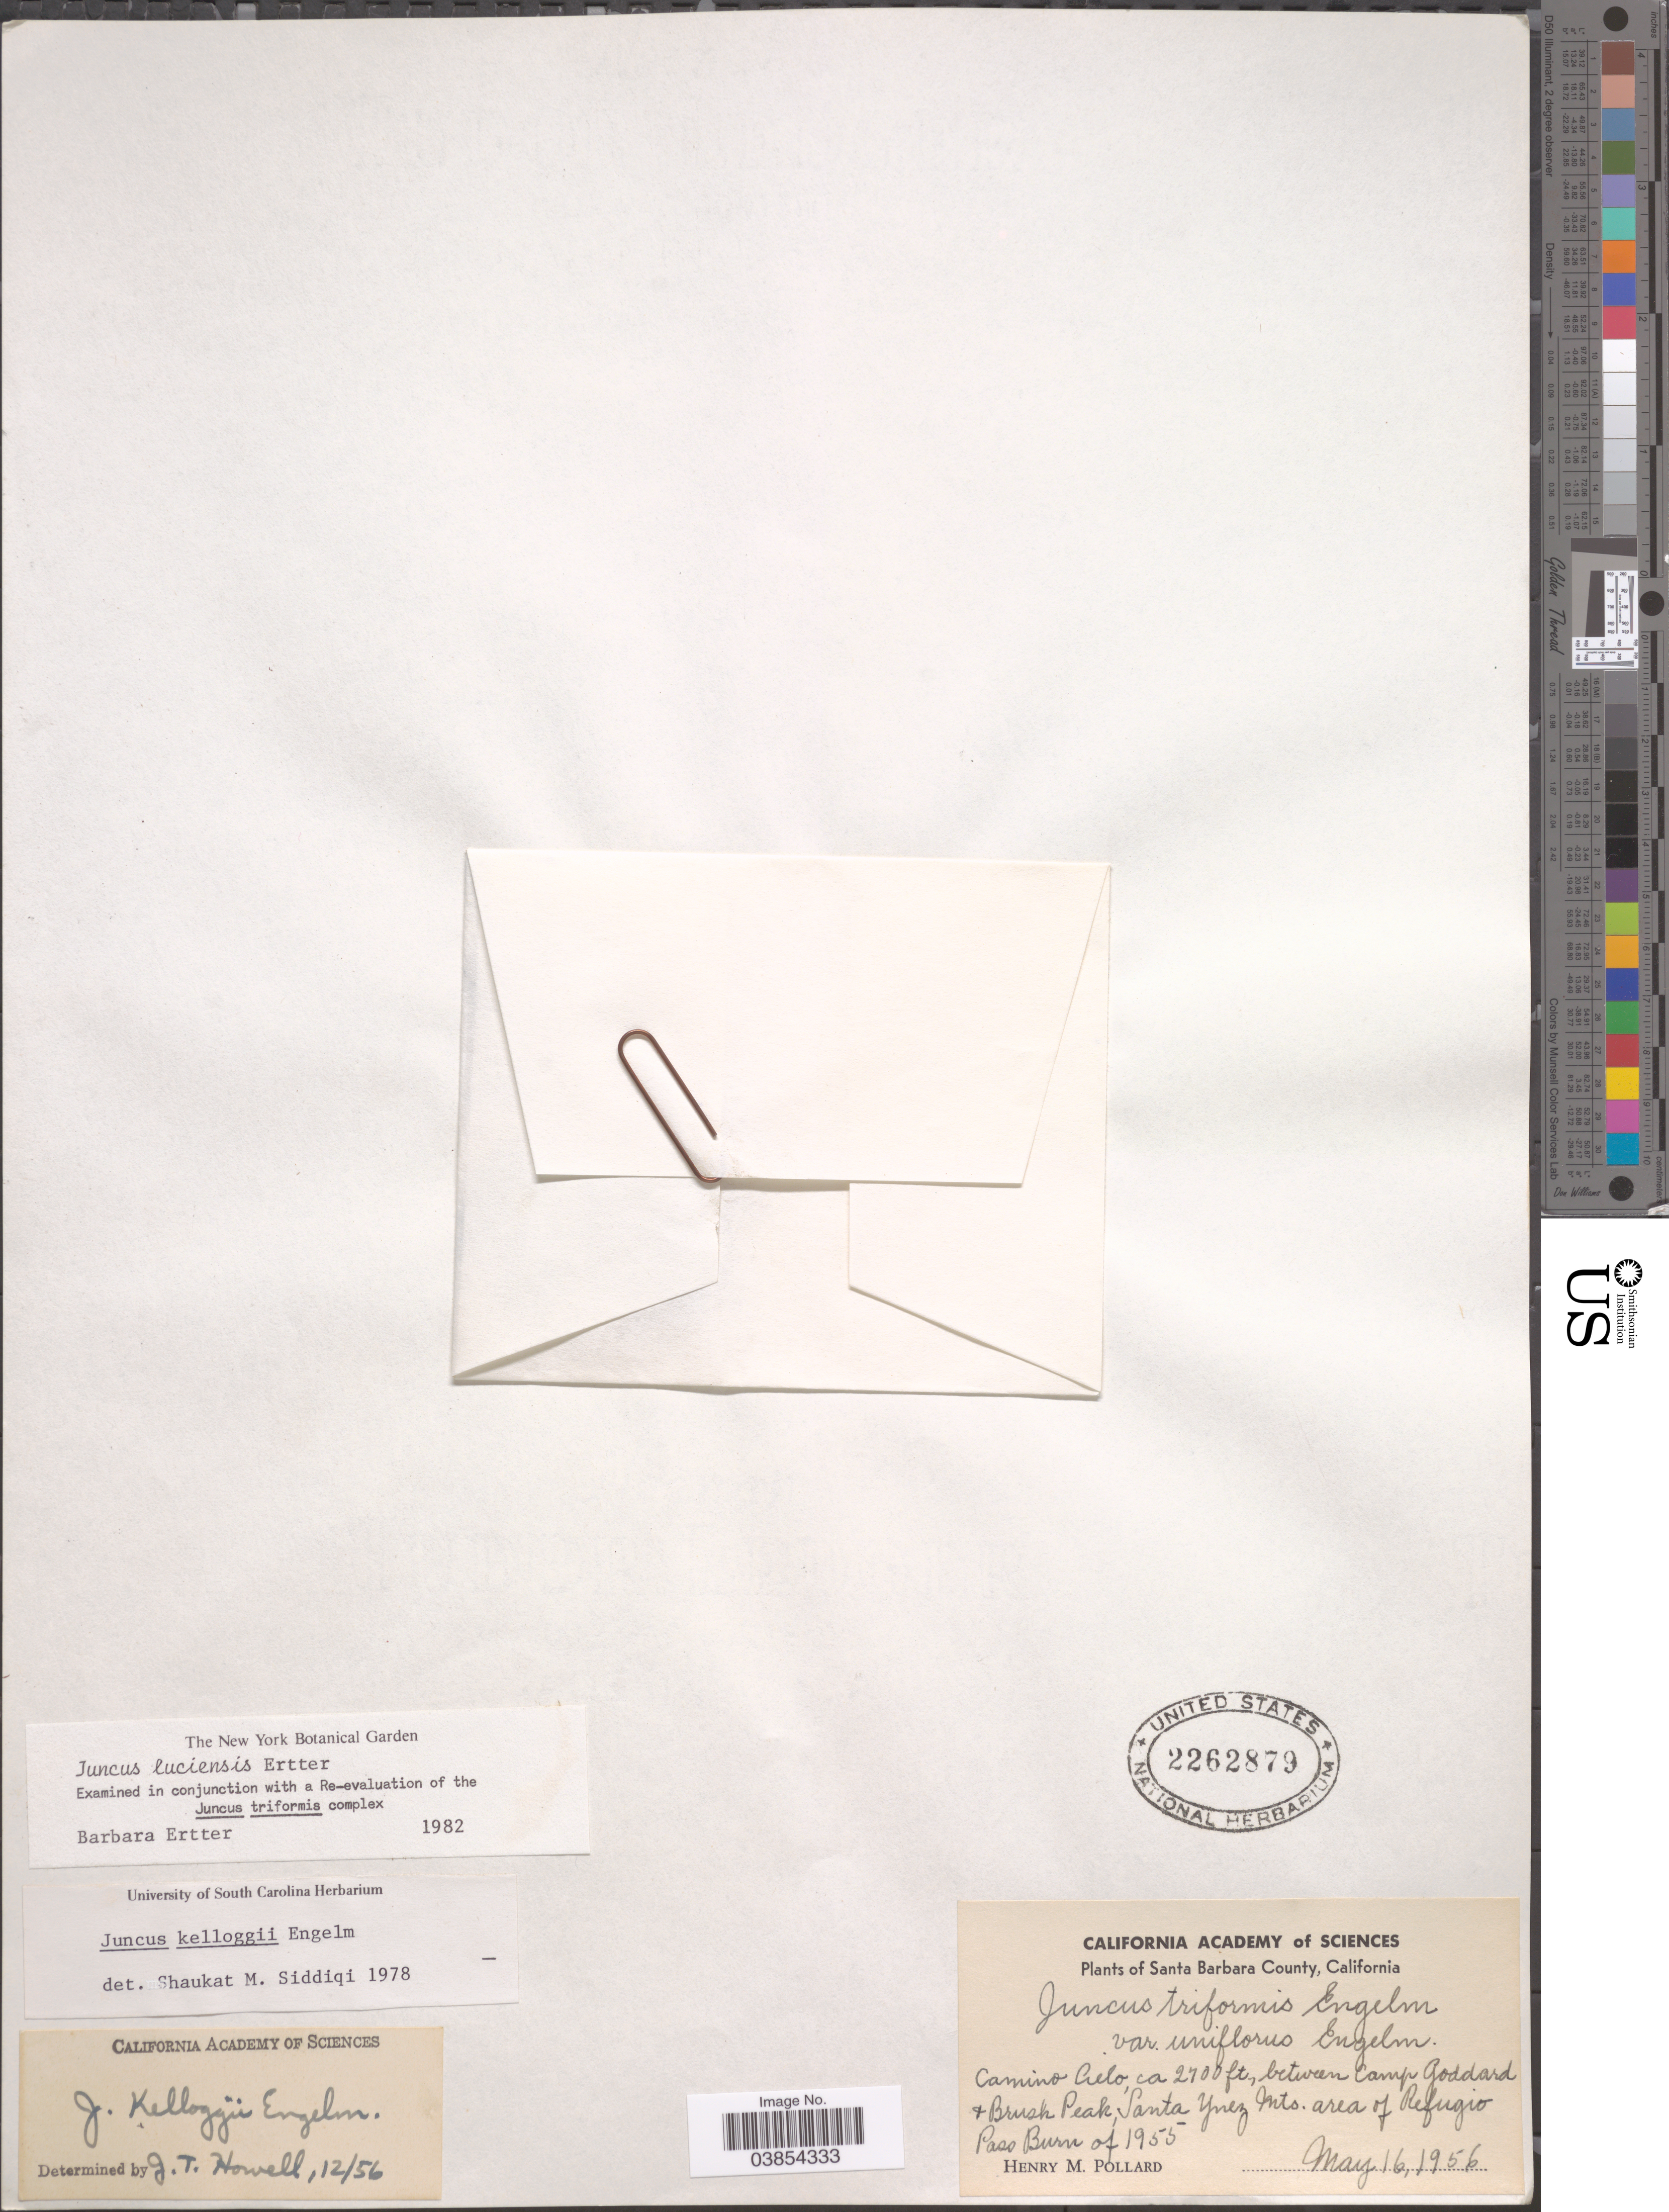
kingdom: Plantae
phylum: Tracheophyta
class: Liliopsida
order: Poales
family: Juncaceae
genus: Juncus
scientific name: Juncus luciensis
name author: Ertter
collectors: H. M. Pollard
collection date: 1956-05-16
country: United States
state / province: California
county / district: Santa Barbara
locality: Santa Barbara County. Camino Cielo, between Camp Goddard & Brush Peakm Santa Ynez Mts. area of Refugio Paso Burn of 1955.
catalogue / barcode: US 2262879